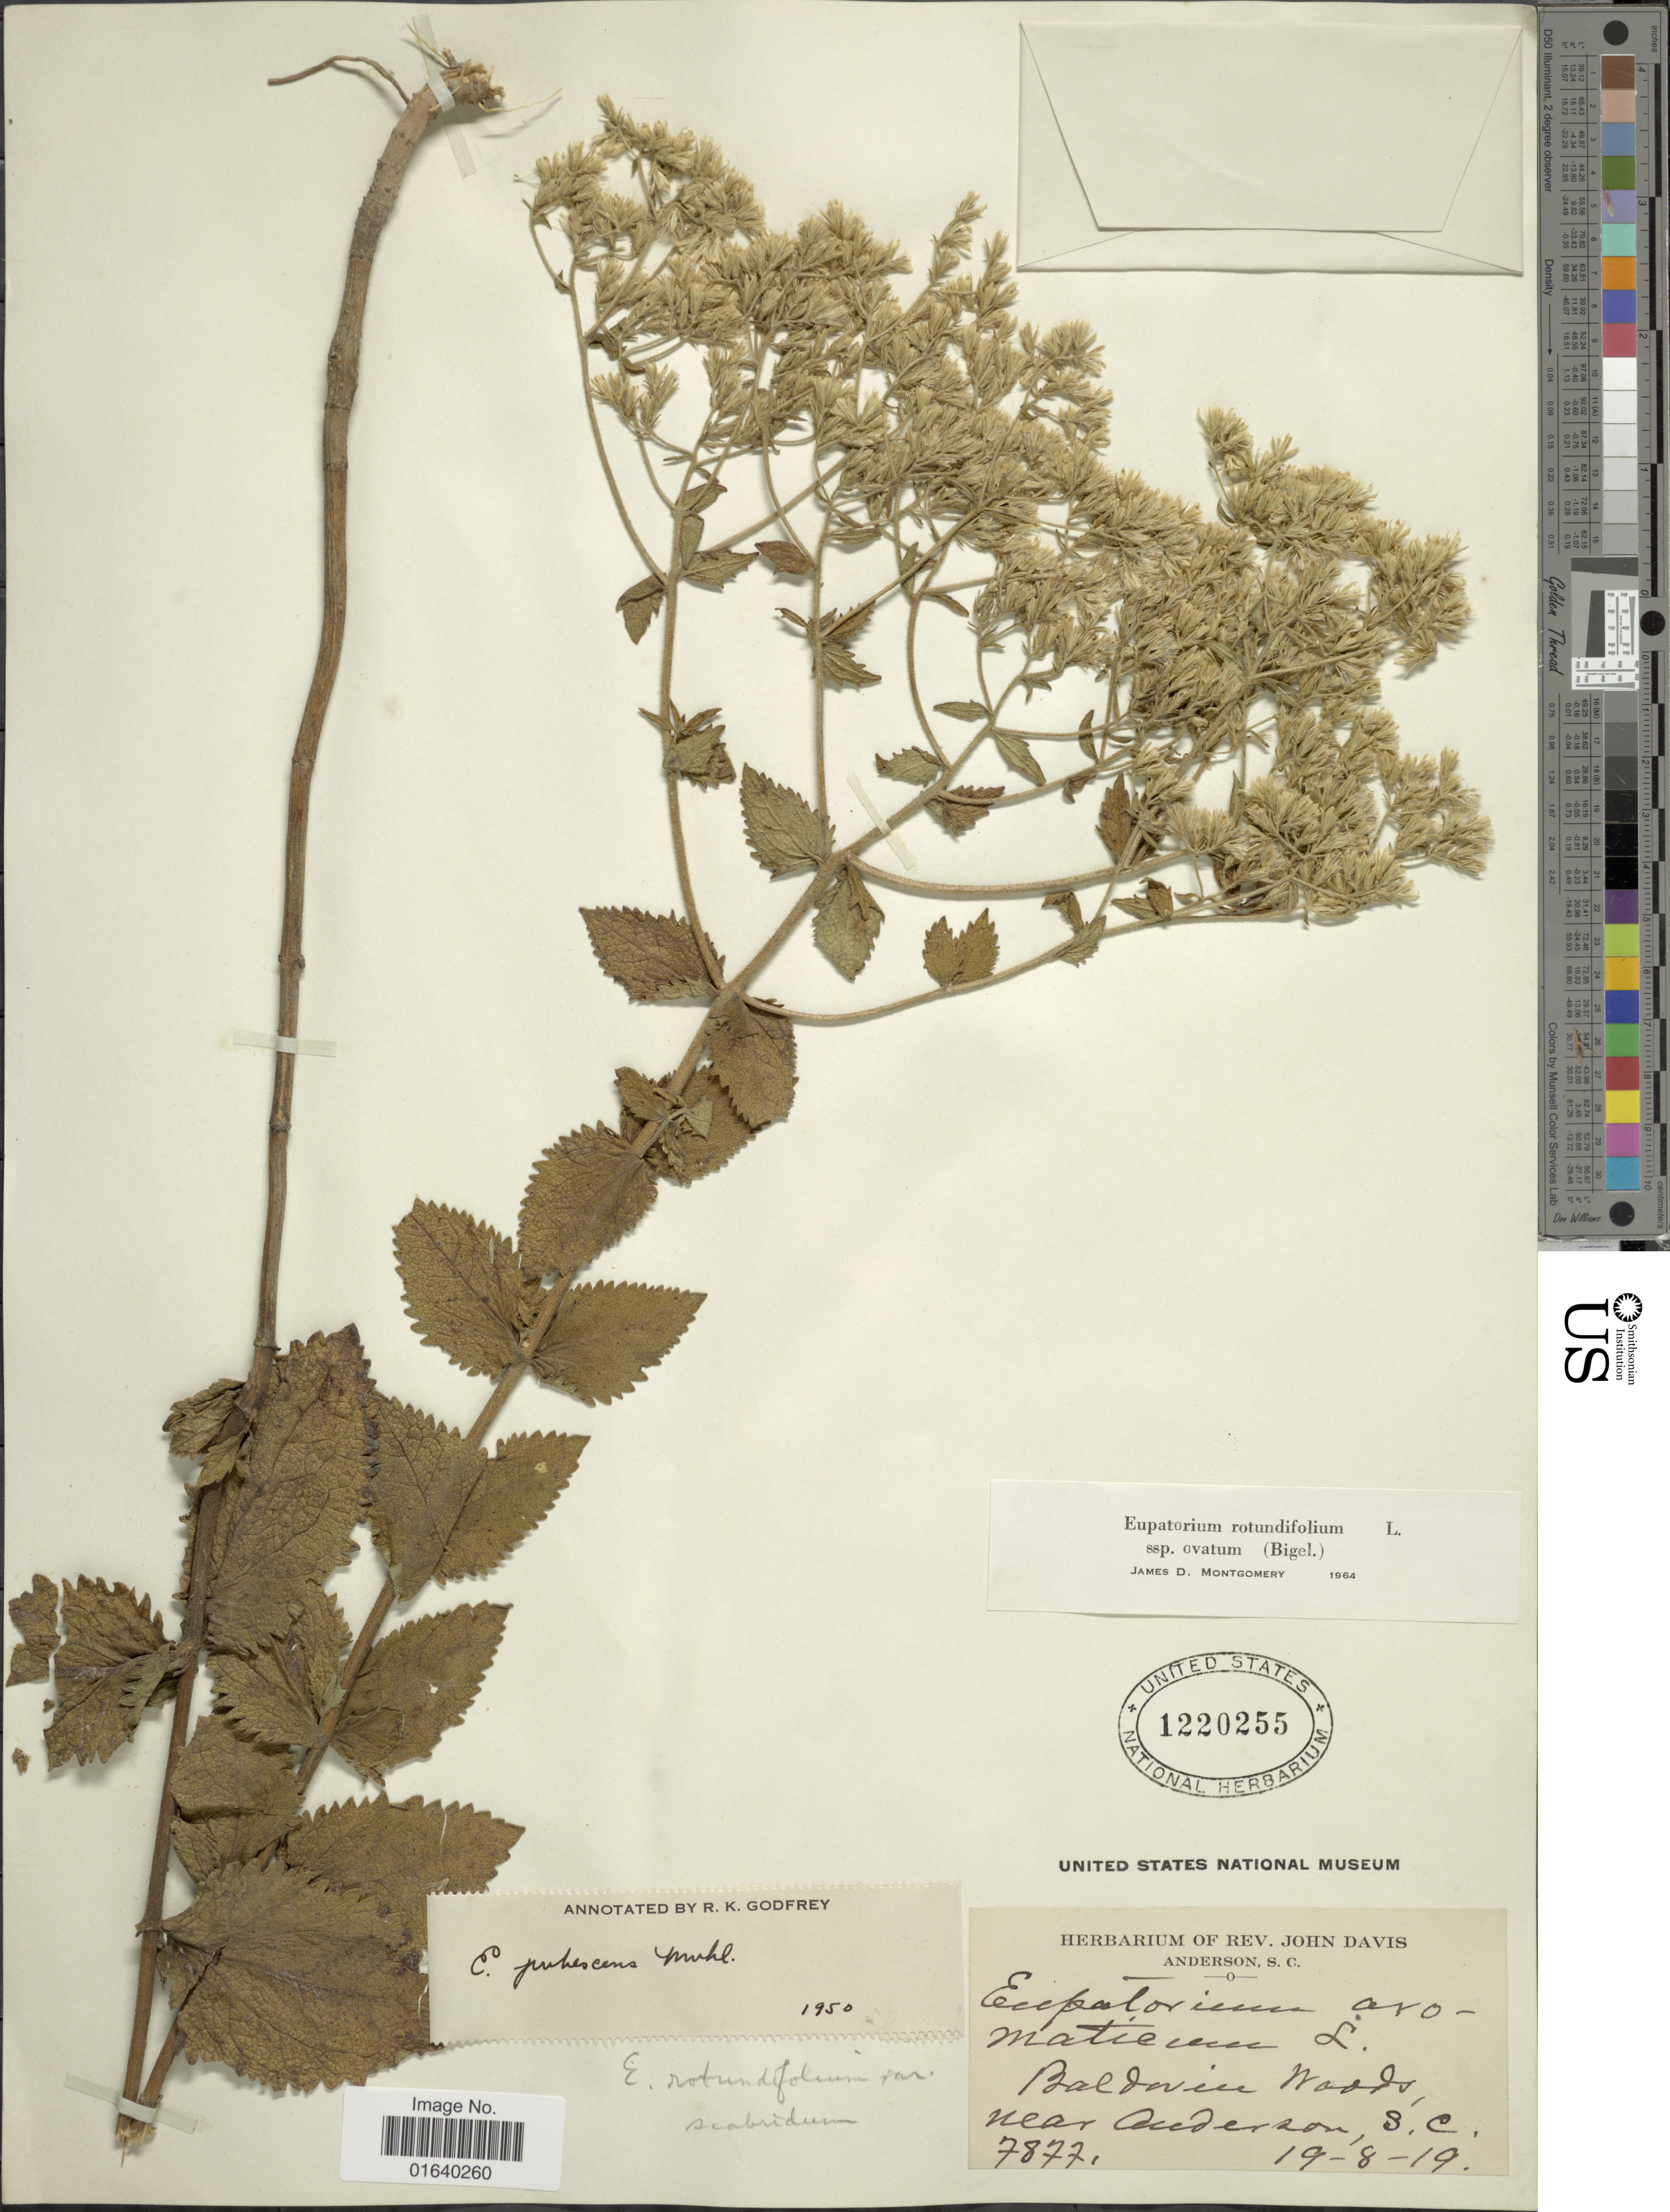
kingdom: Plantae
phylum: Tracheophyta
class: Magnoliopsida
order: Asterales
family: Asteraceae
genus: Eupatorium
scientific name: Eupatorium rotundifolium var. ovatum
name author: (Bigelow) J.D. Montgom. & Fairbrothers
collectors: ex herb. Rev. John Davis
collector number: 7877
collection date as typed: Transcribed d/m/y: 19/8/19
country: United States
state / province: South Carolina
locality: Baldwin Woods, near Anderson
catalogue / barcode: US 1220255